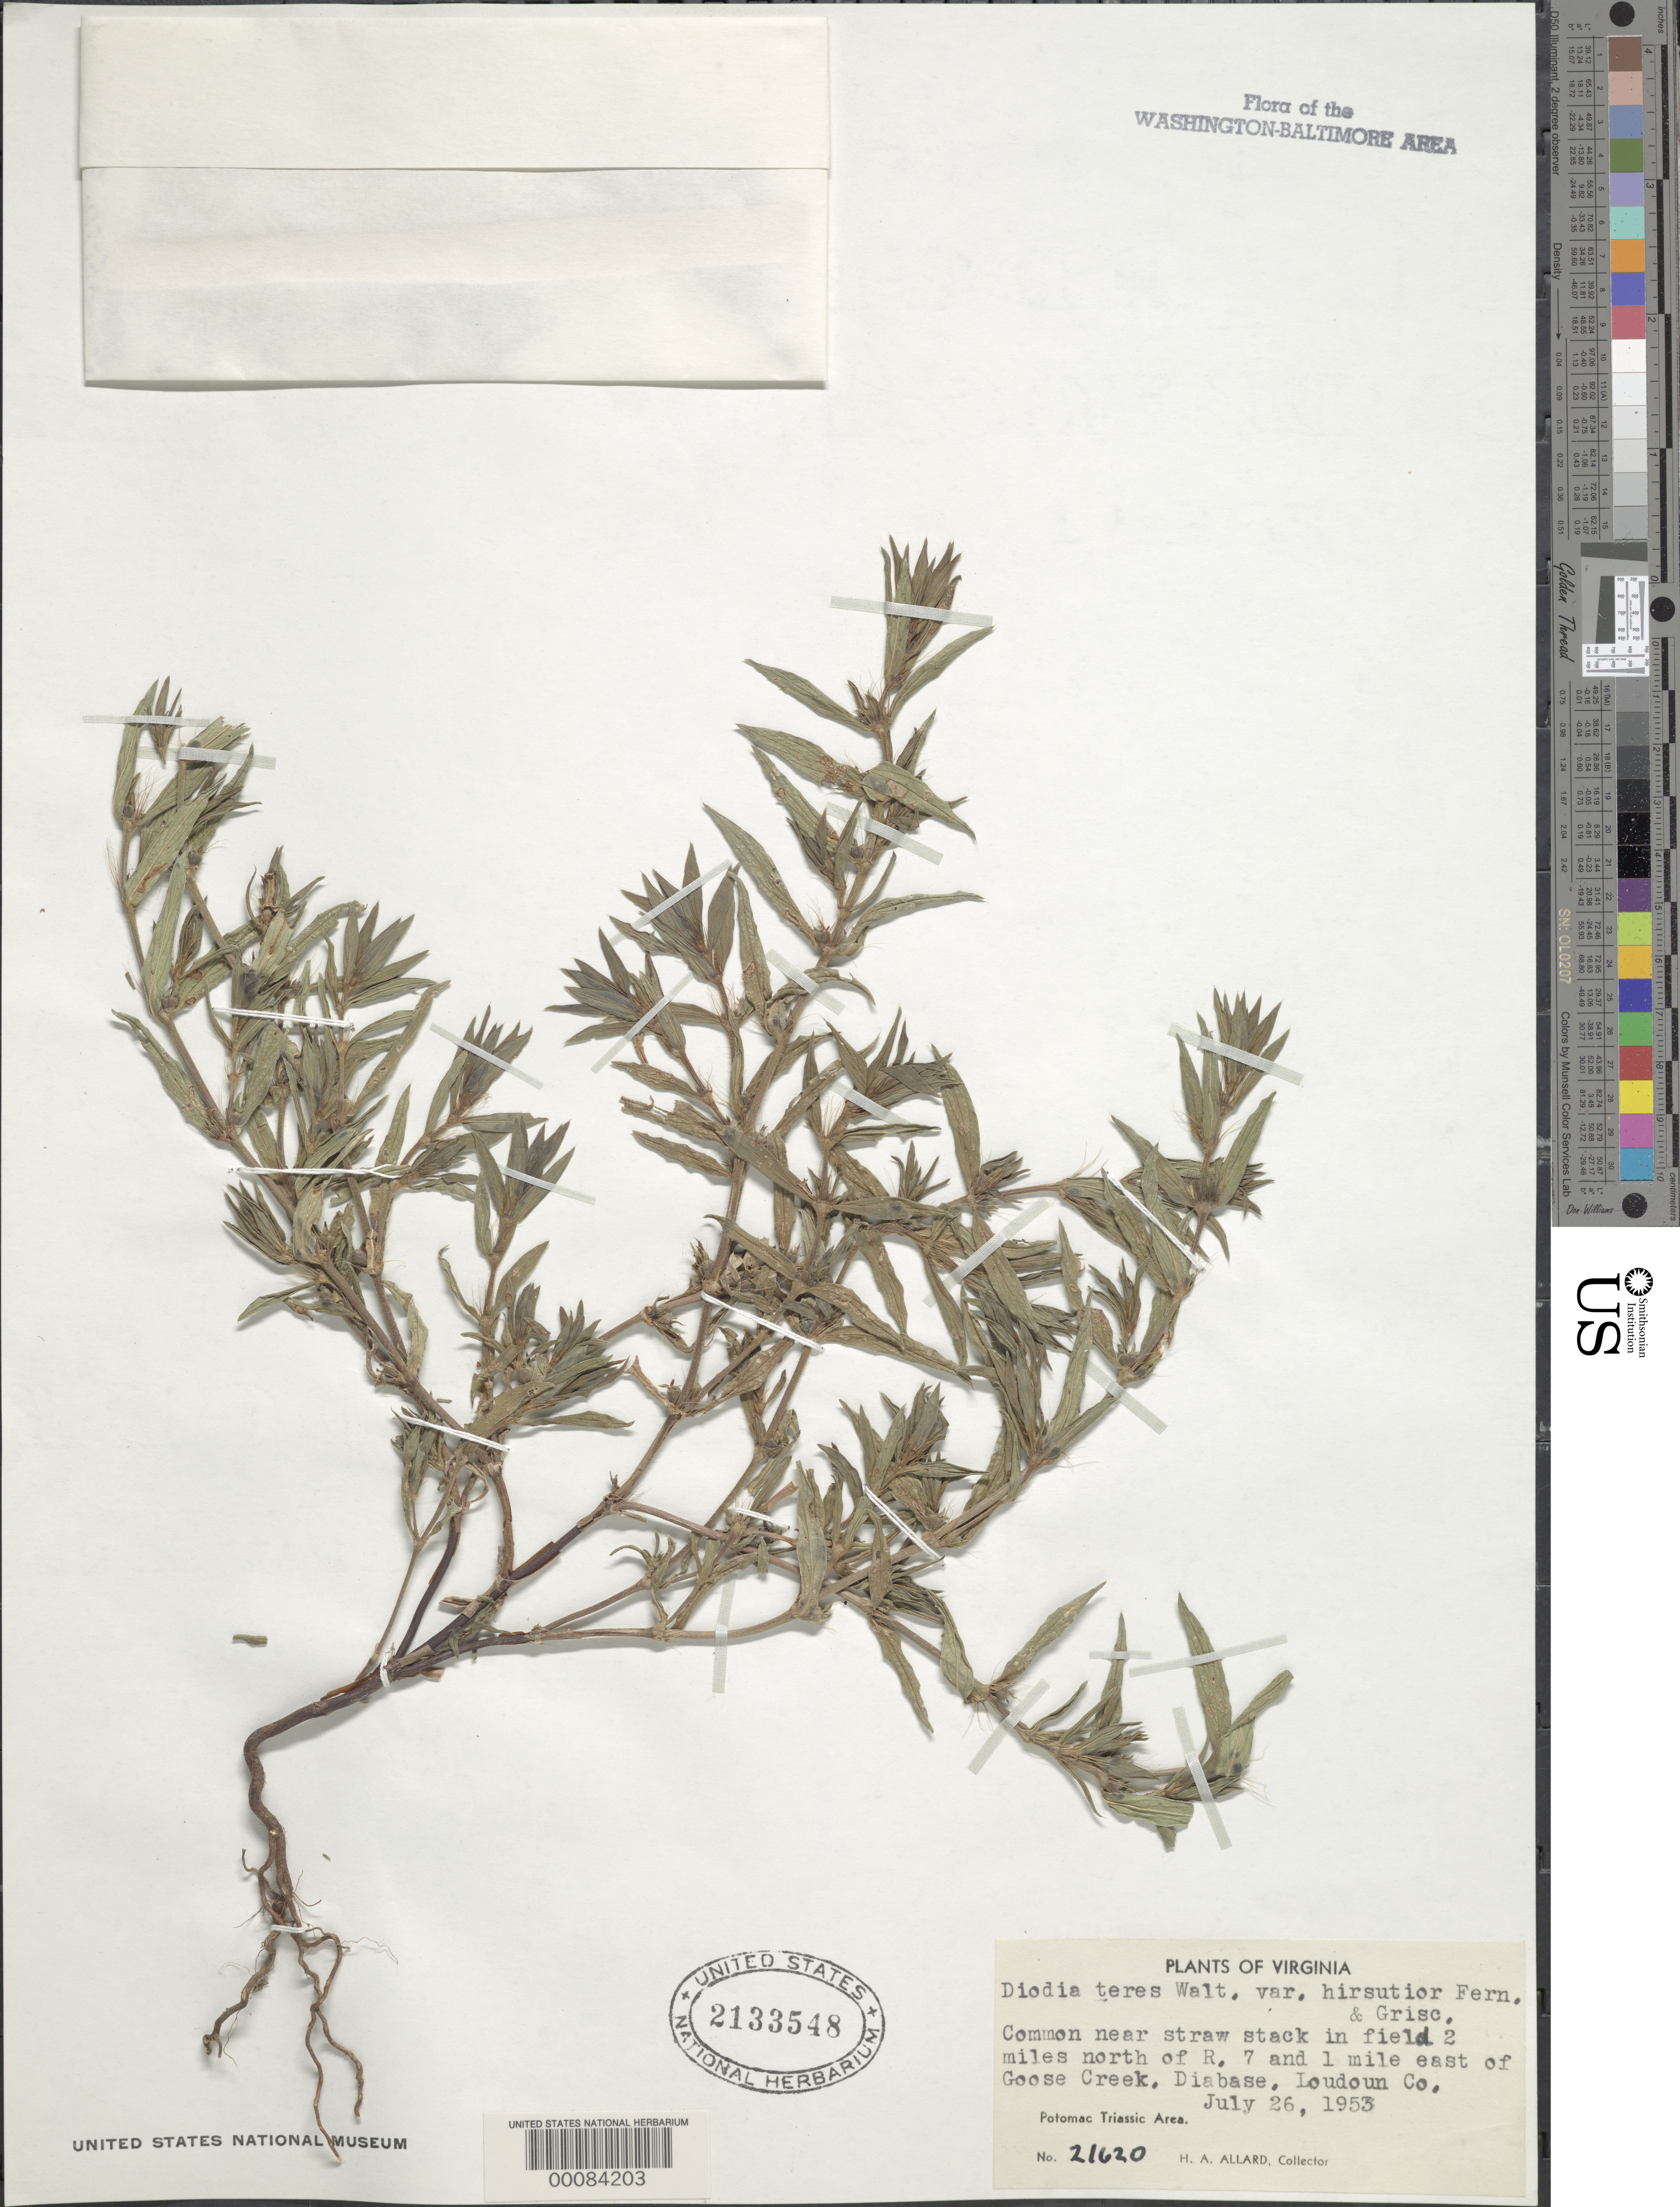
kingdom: Plantae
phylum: Tracheophyta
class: Magnoliopsida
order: Gentianales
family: Rubiaceae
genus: Diodia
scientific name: Diodia teres var. hirsutior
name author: Fernald & Griscom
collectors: H. A. Allard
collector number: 21620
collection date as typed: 26 Jul 1953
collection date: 1953-07-26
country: United States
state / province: Virginia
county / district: Loudoun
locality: Goose Creek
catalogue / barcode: US 2133548